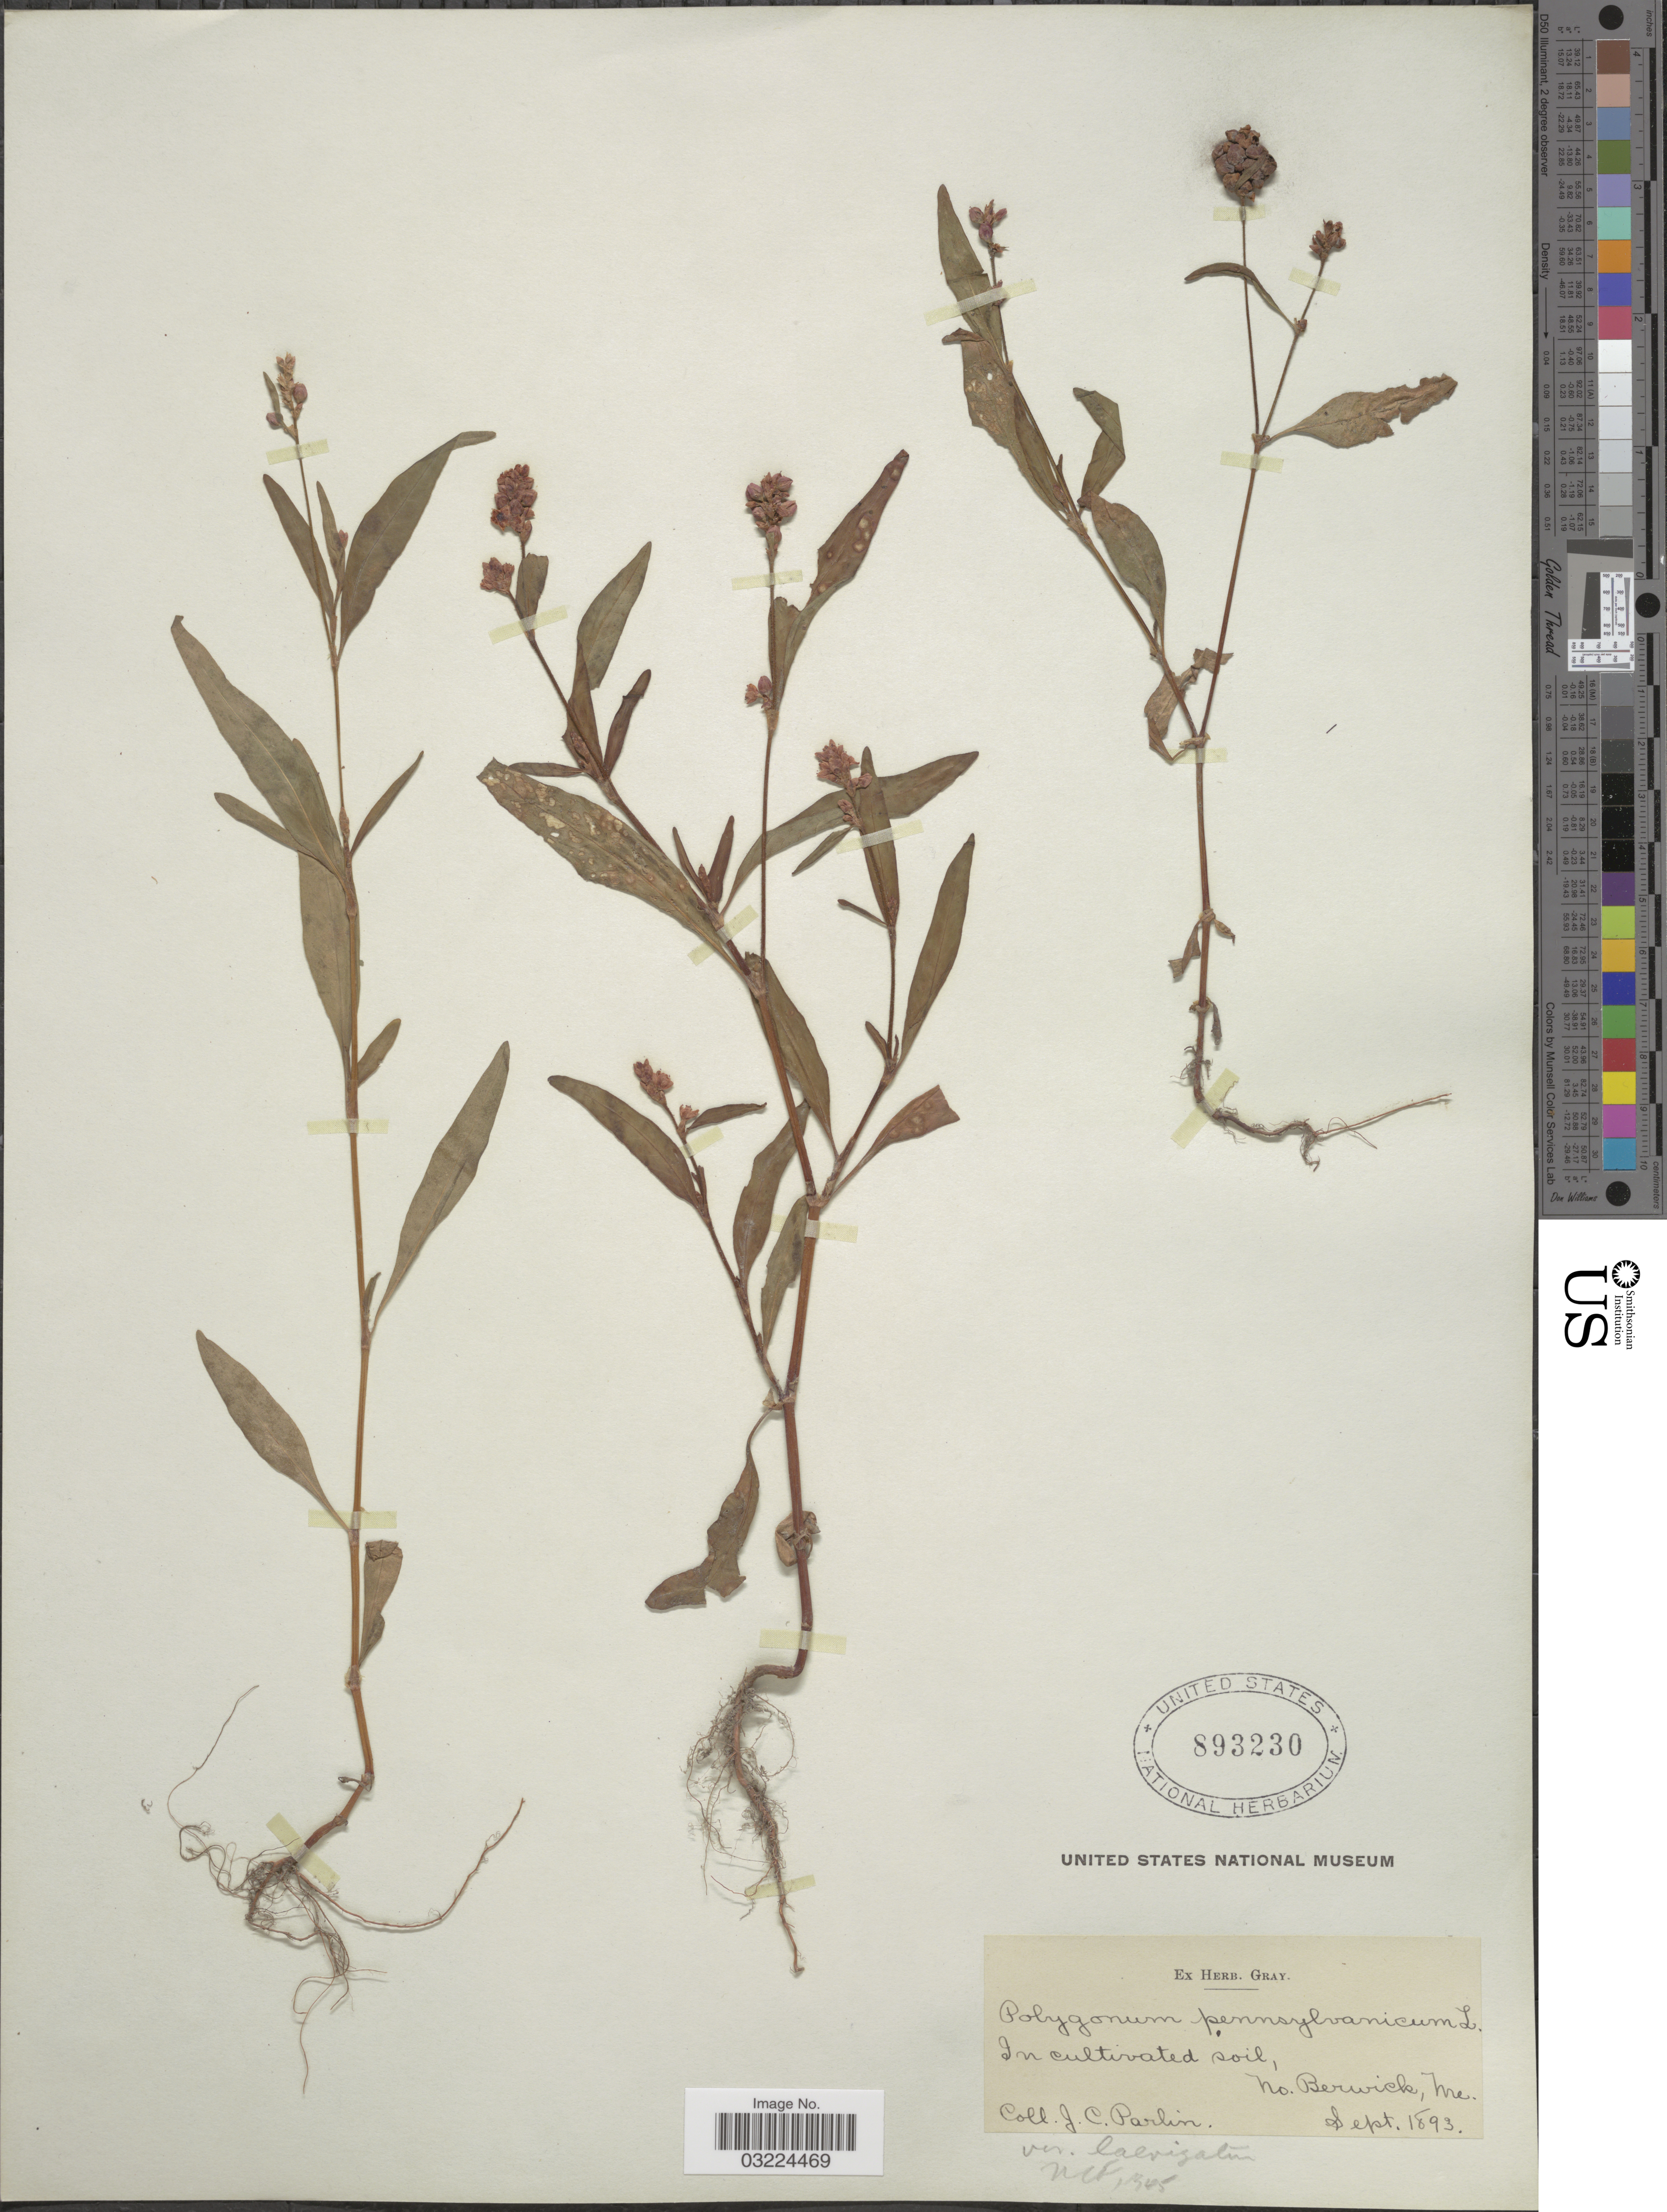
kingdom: Plantae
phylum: Tracheophyta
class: Magnoliopsida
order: Caryophyllales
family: Polygonaceae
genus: Persicaria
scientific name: Persicaria pensylvanica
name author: (L.) M. Gómez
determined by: Atha, D. E.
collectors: J. Parlin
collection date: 1893-09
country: United States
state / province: Maine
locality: No. Berwick, Me.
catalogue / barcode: US 893230